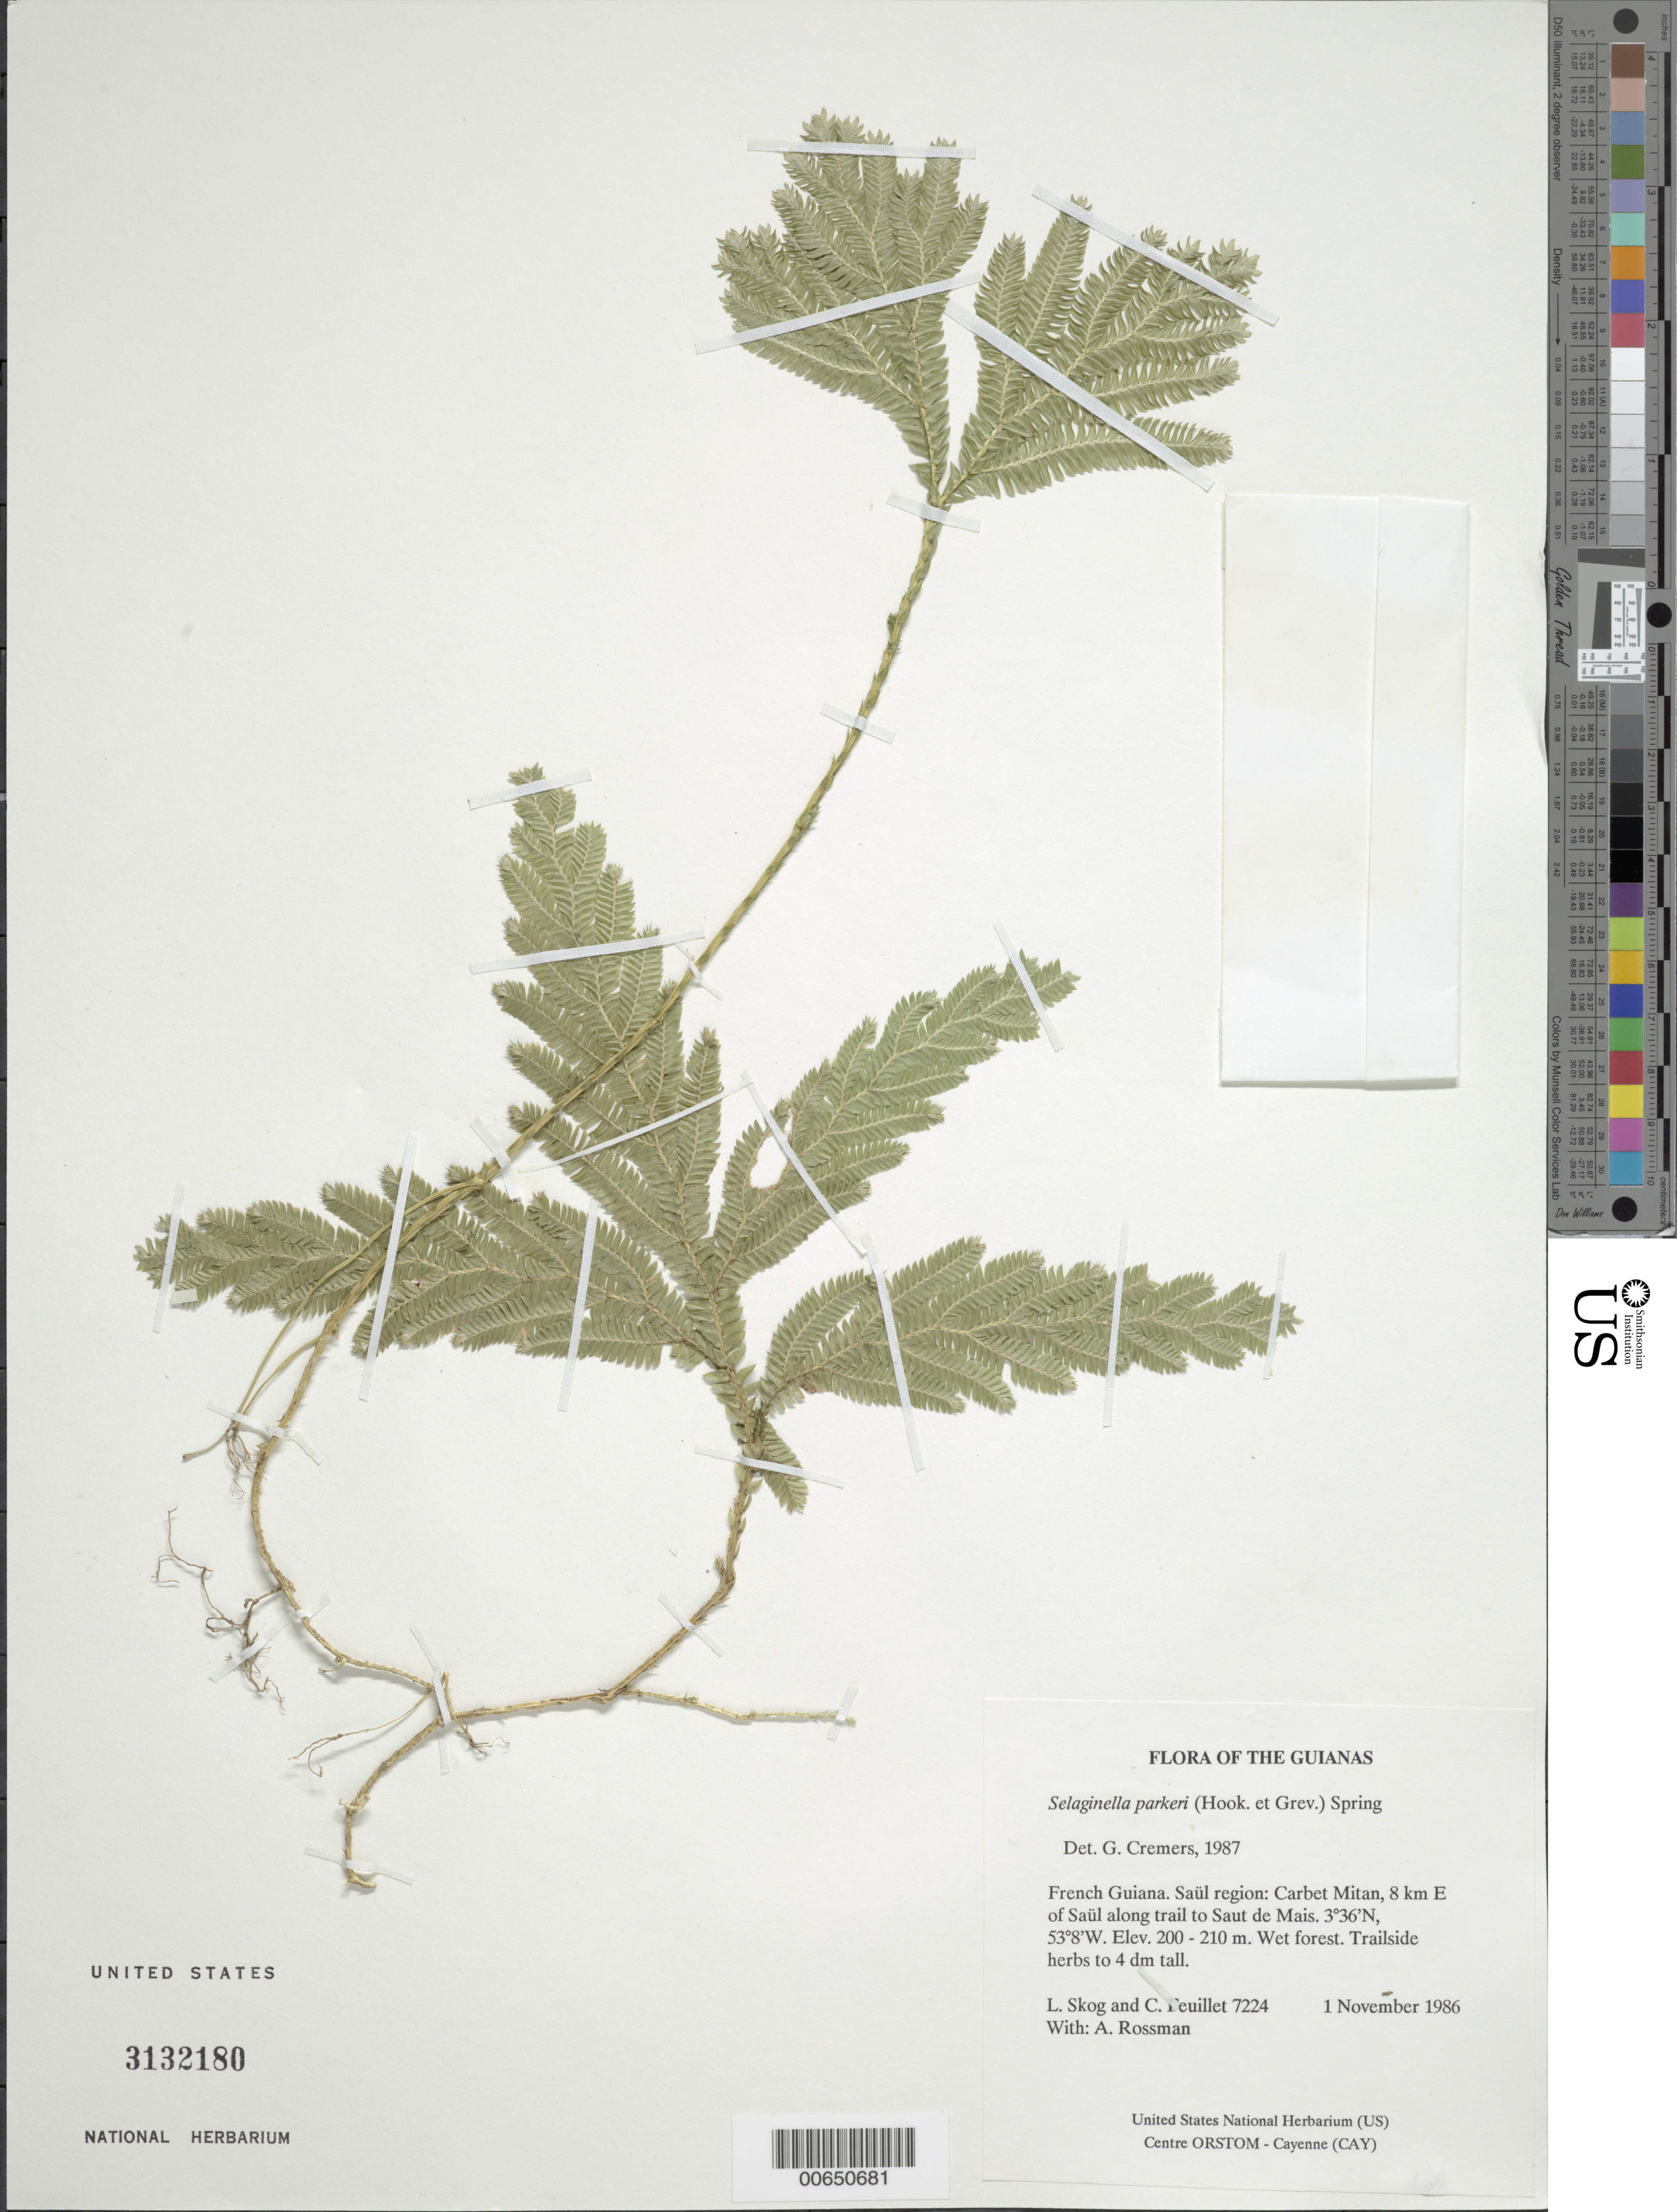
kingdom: Plantae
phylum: Tracheophyta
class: Lycopodiopsida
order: Selaginellales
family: Selaginellaceae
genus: Selaginella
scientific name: Selaginella parkeri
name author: (Hook. & Grev.) Spring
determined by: Cremers, Georges A.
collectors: L. E. Skog, C. Feuillet & A. Rossman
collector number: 7224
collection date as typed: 1 November 1986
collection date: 1986-11-01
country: French Guiana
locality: Carbet Mitan, 8 km E of Saül along trail to Saut de Mais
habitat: Wet forest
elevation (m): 200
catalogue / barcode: US 3132180